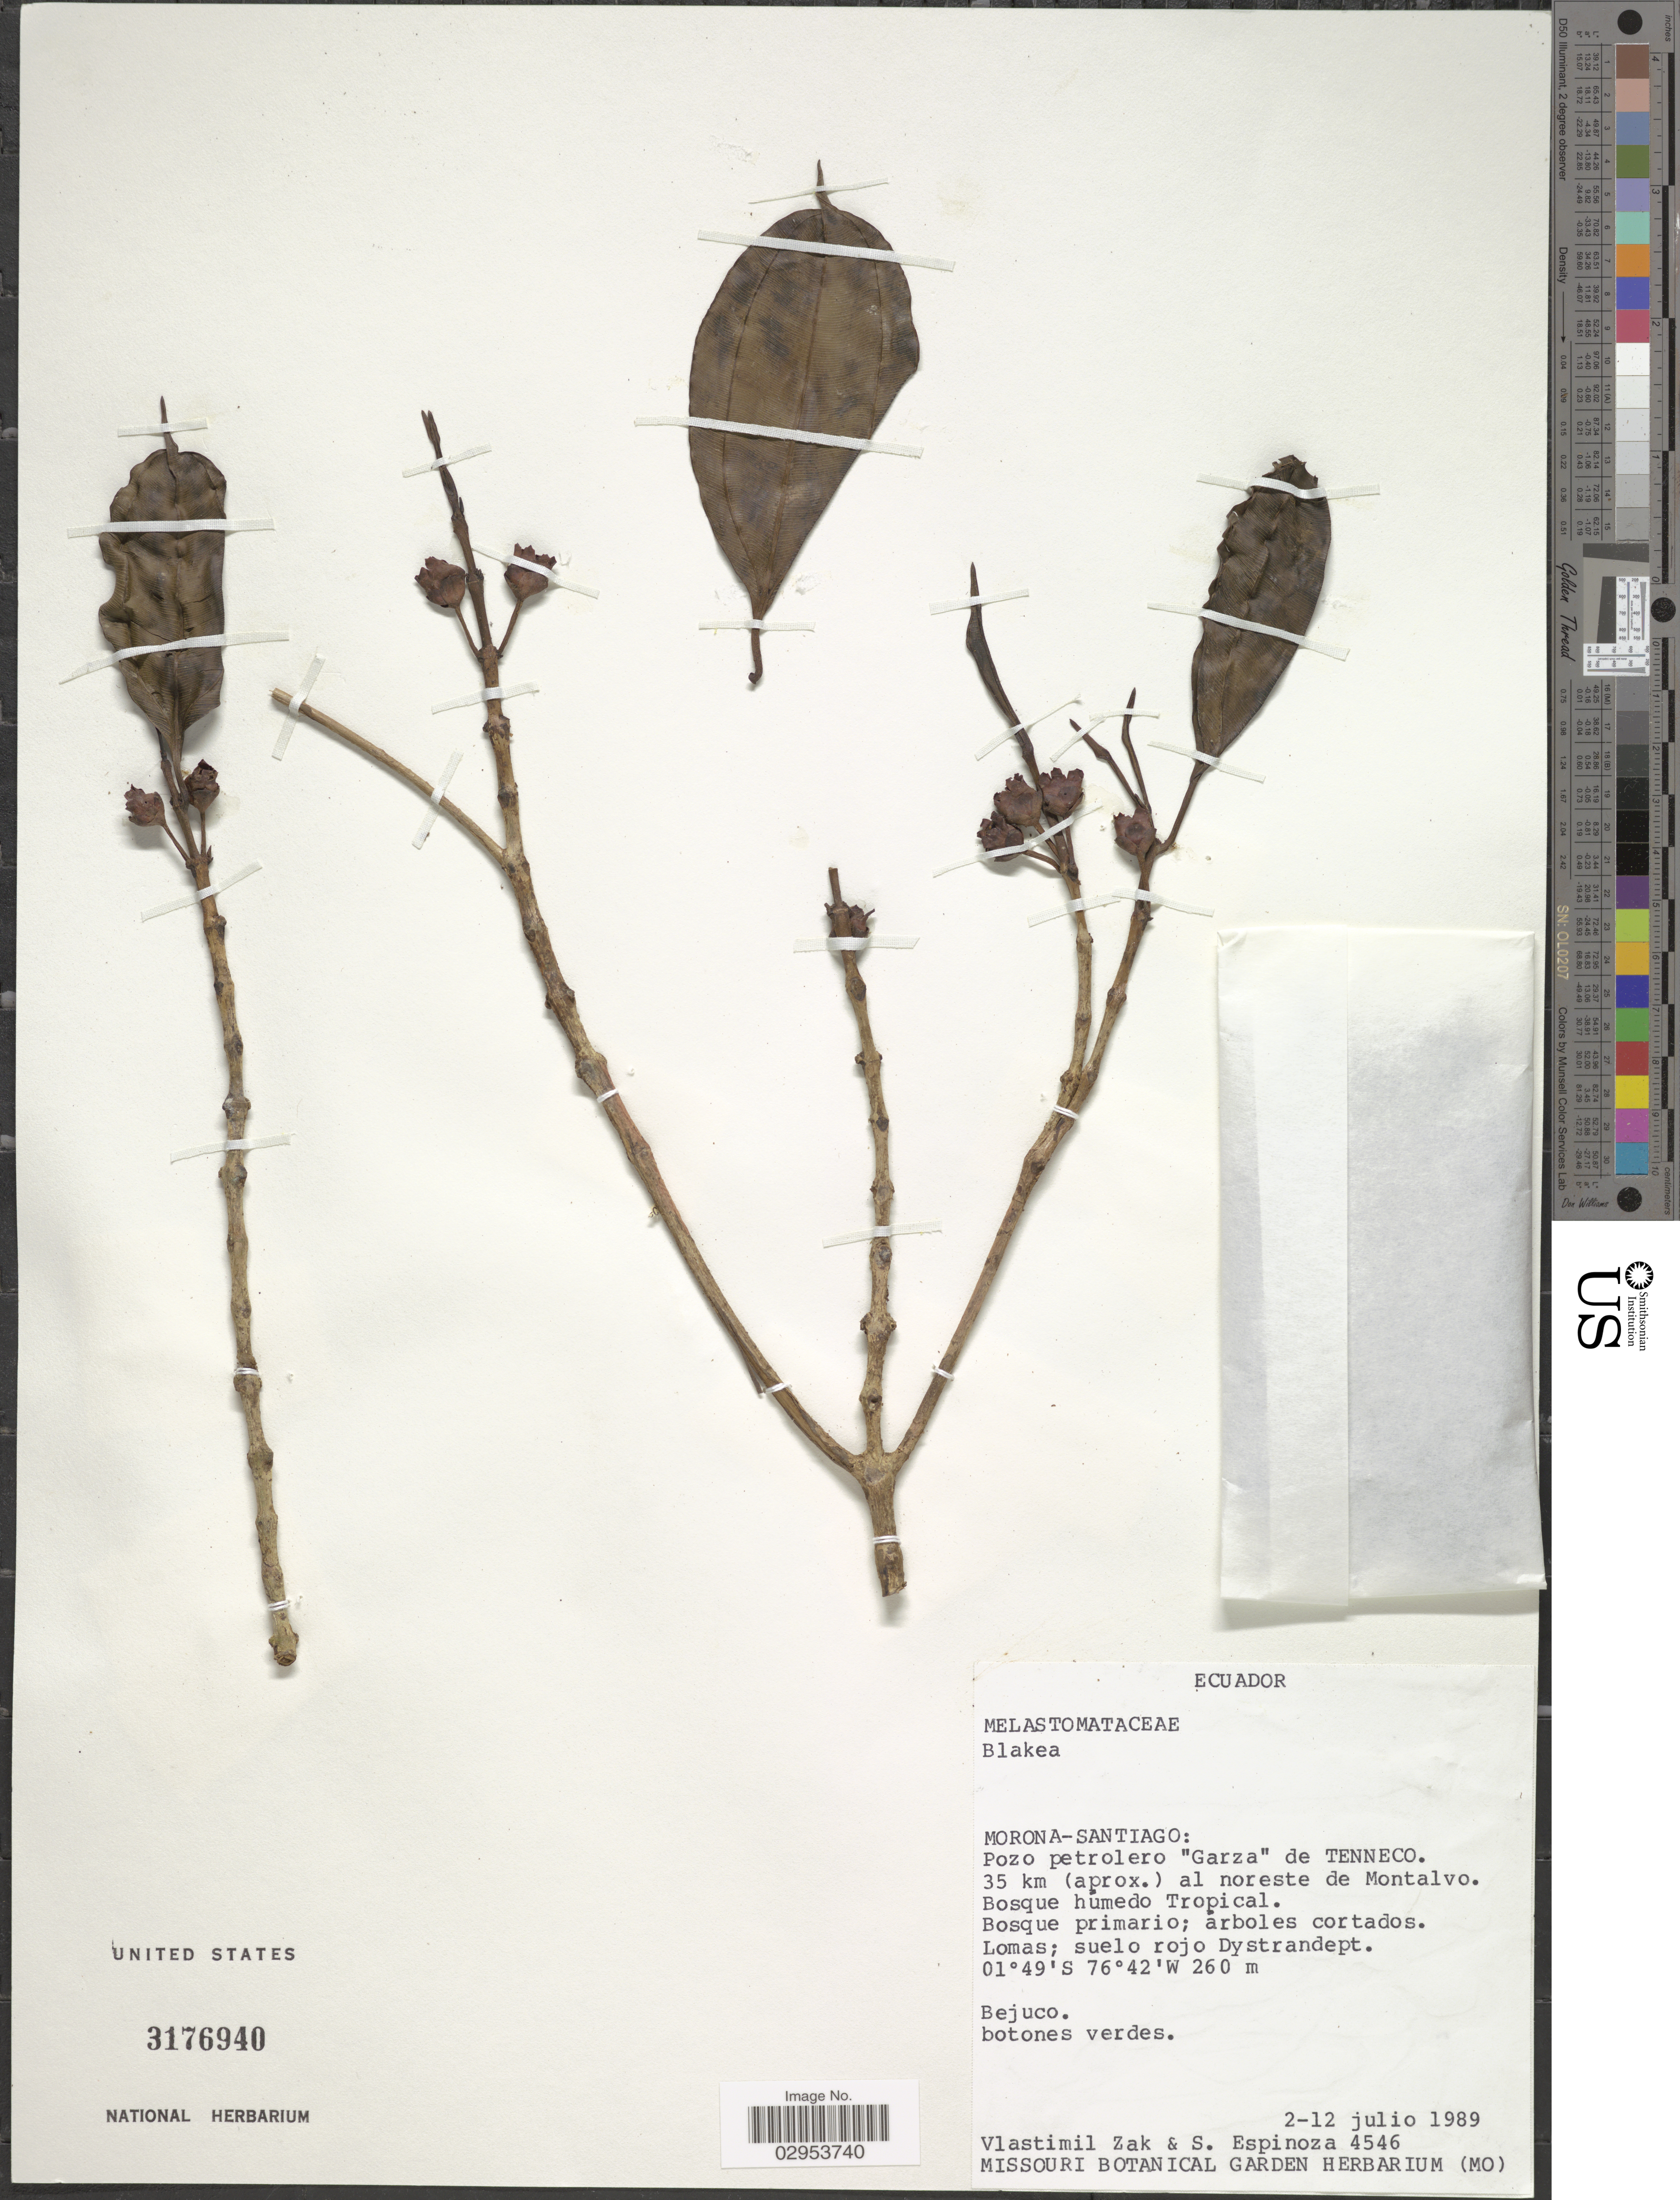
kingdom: Plantae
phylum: Tracheophyta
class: Magnoliopsida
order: Myrtales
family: Melastomataceae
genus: Blakea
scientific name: Blakea sp.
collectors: V. Zak & S. Espinoza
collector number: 4546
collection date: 1989-07-02/1989-07-12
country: Ecuador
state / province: Morona-Santiago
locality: Pozo petrolero 'Garza' de TENNECO. 35 km (aprox.) al noreste de Montalvo.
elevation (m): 260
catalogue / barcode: US 3176940